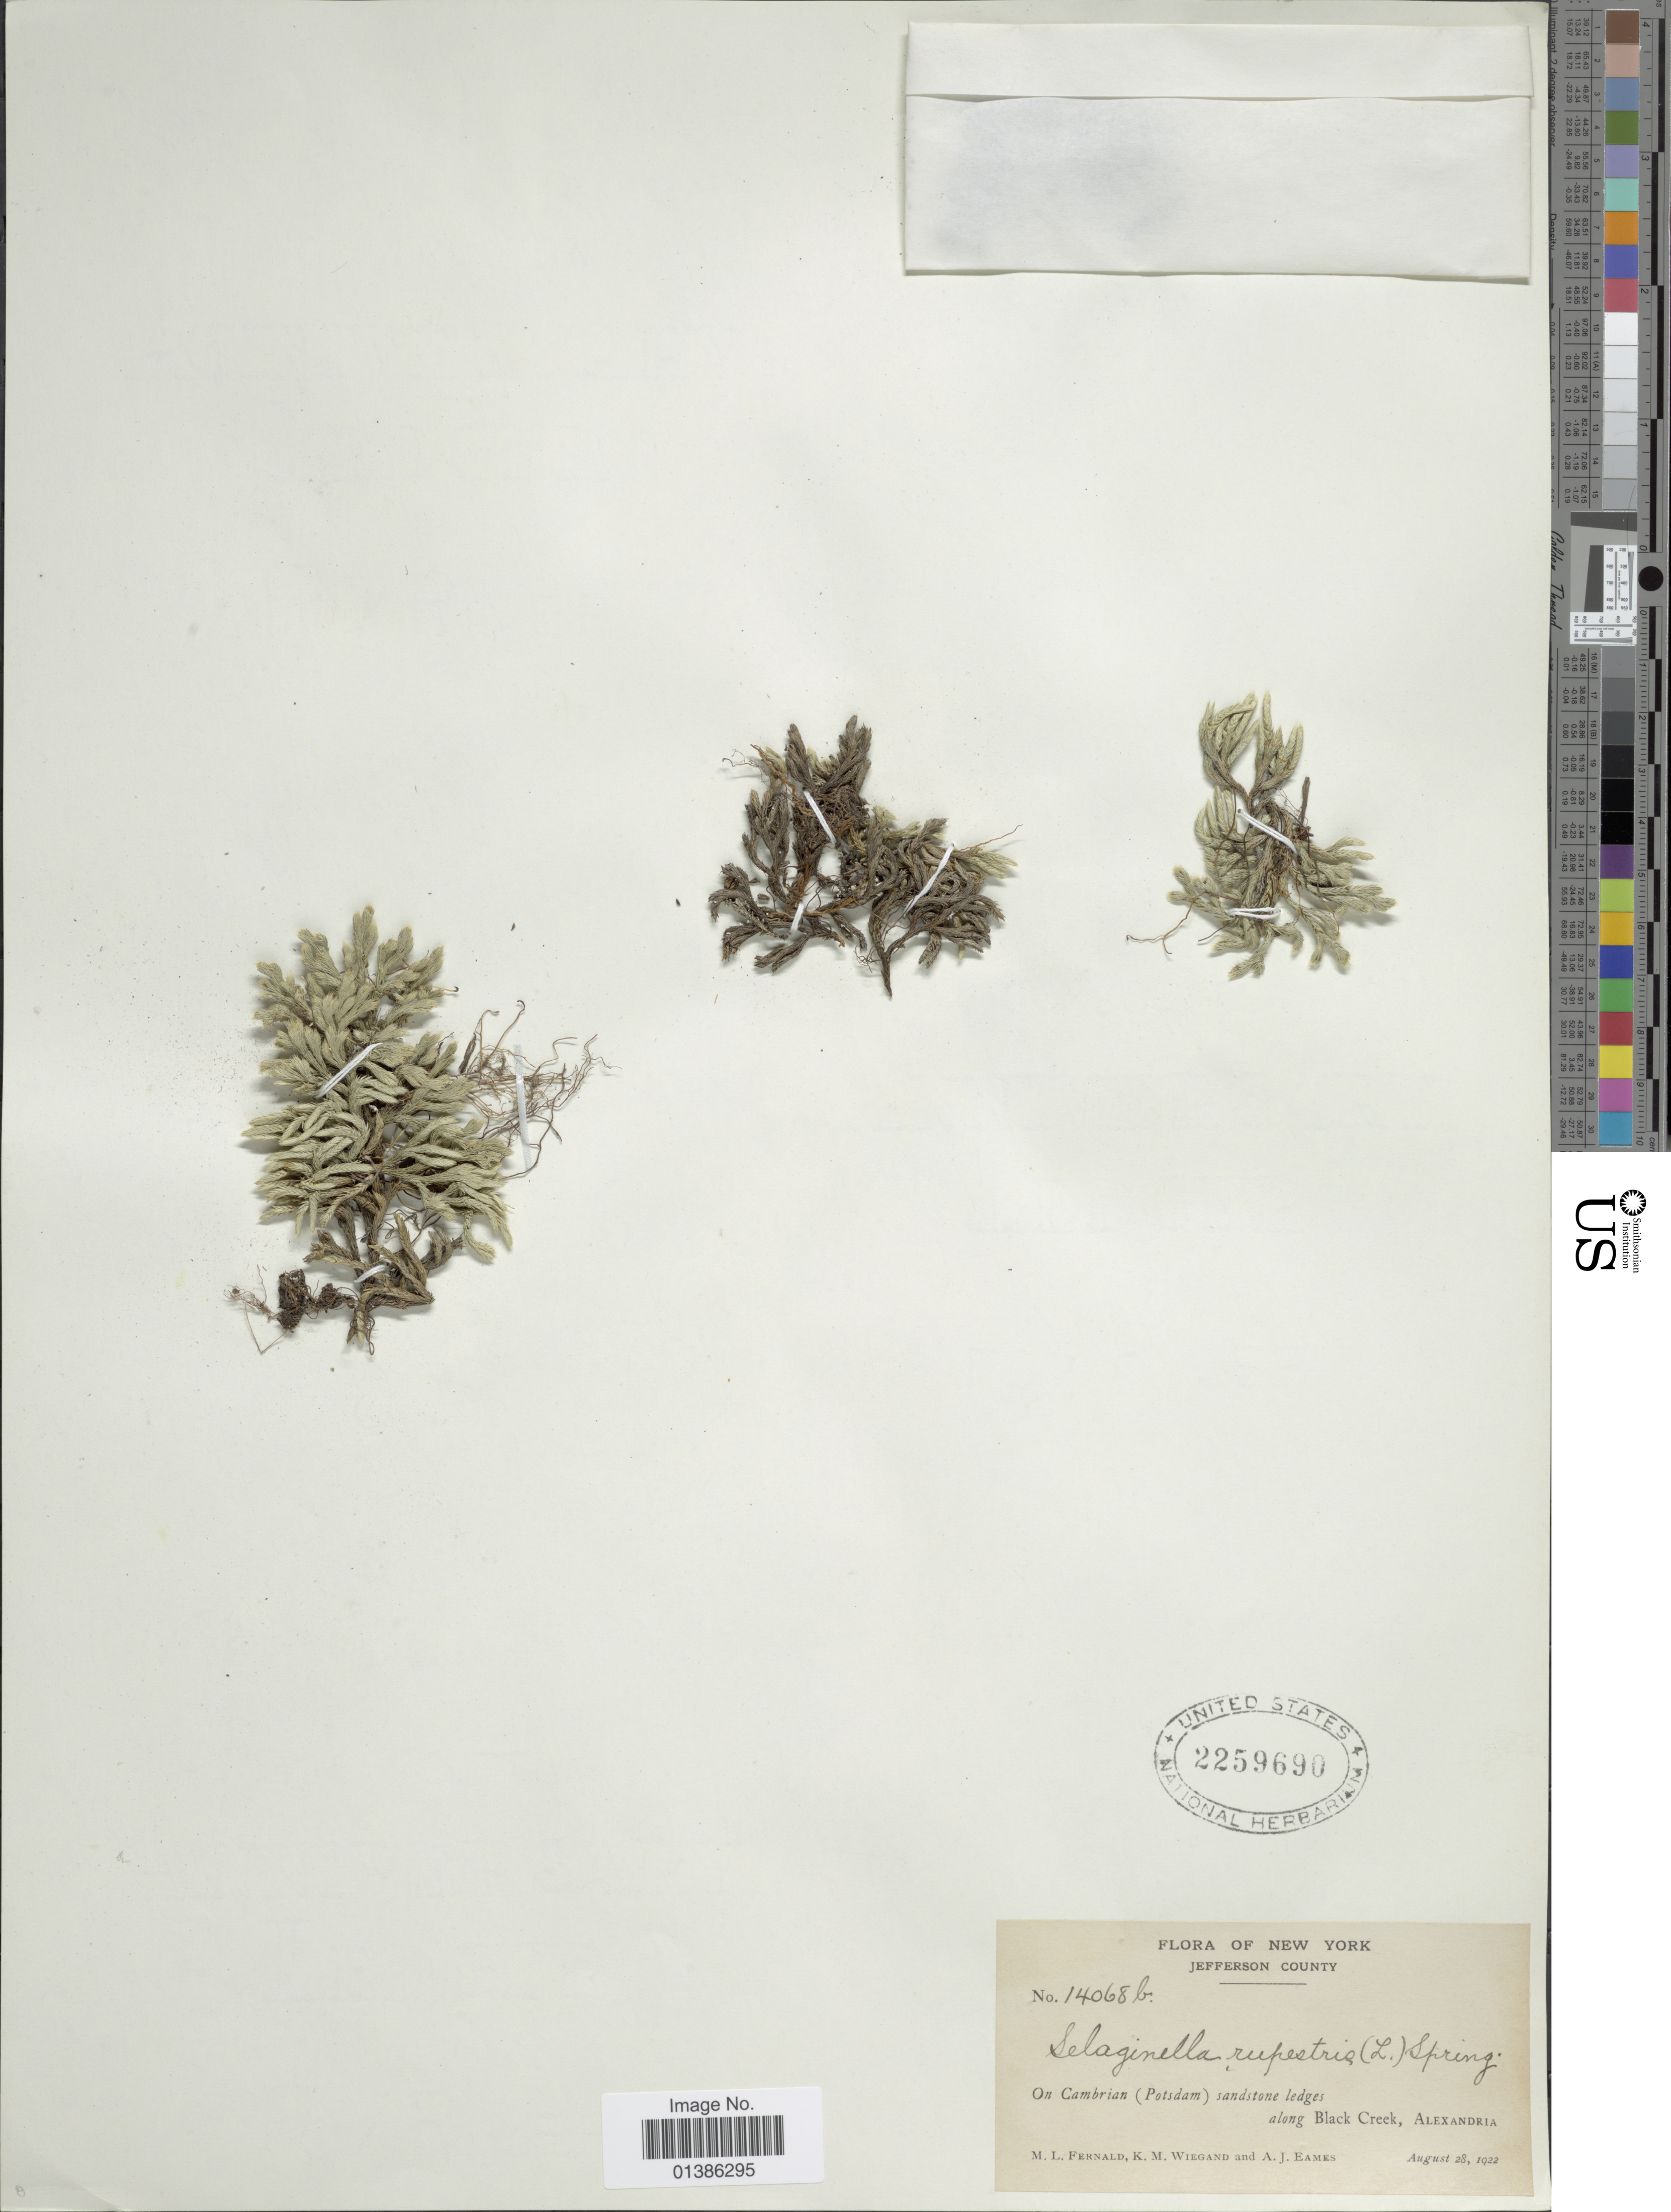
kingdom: Plantae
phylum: Tracheophyta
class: Lycopodiopsida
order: Selaginellales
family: Selaginellaceae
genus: Selaginella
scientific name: Selaginella rupestris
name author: (L.) Spring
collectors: M. L. Fernald, K. M. Wiegand & A. J. Eames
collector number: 14068b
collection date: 1922-08-28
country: United States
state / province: New York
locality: Jefferson County. On Cambrian (Potsdam) sandstone ledges along Black Creek, Alexandria.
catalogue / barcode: US 2259690